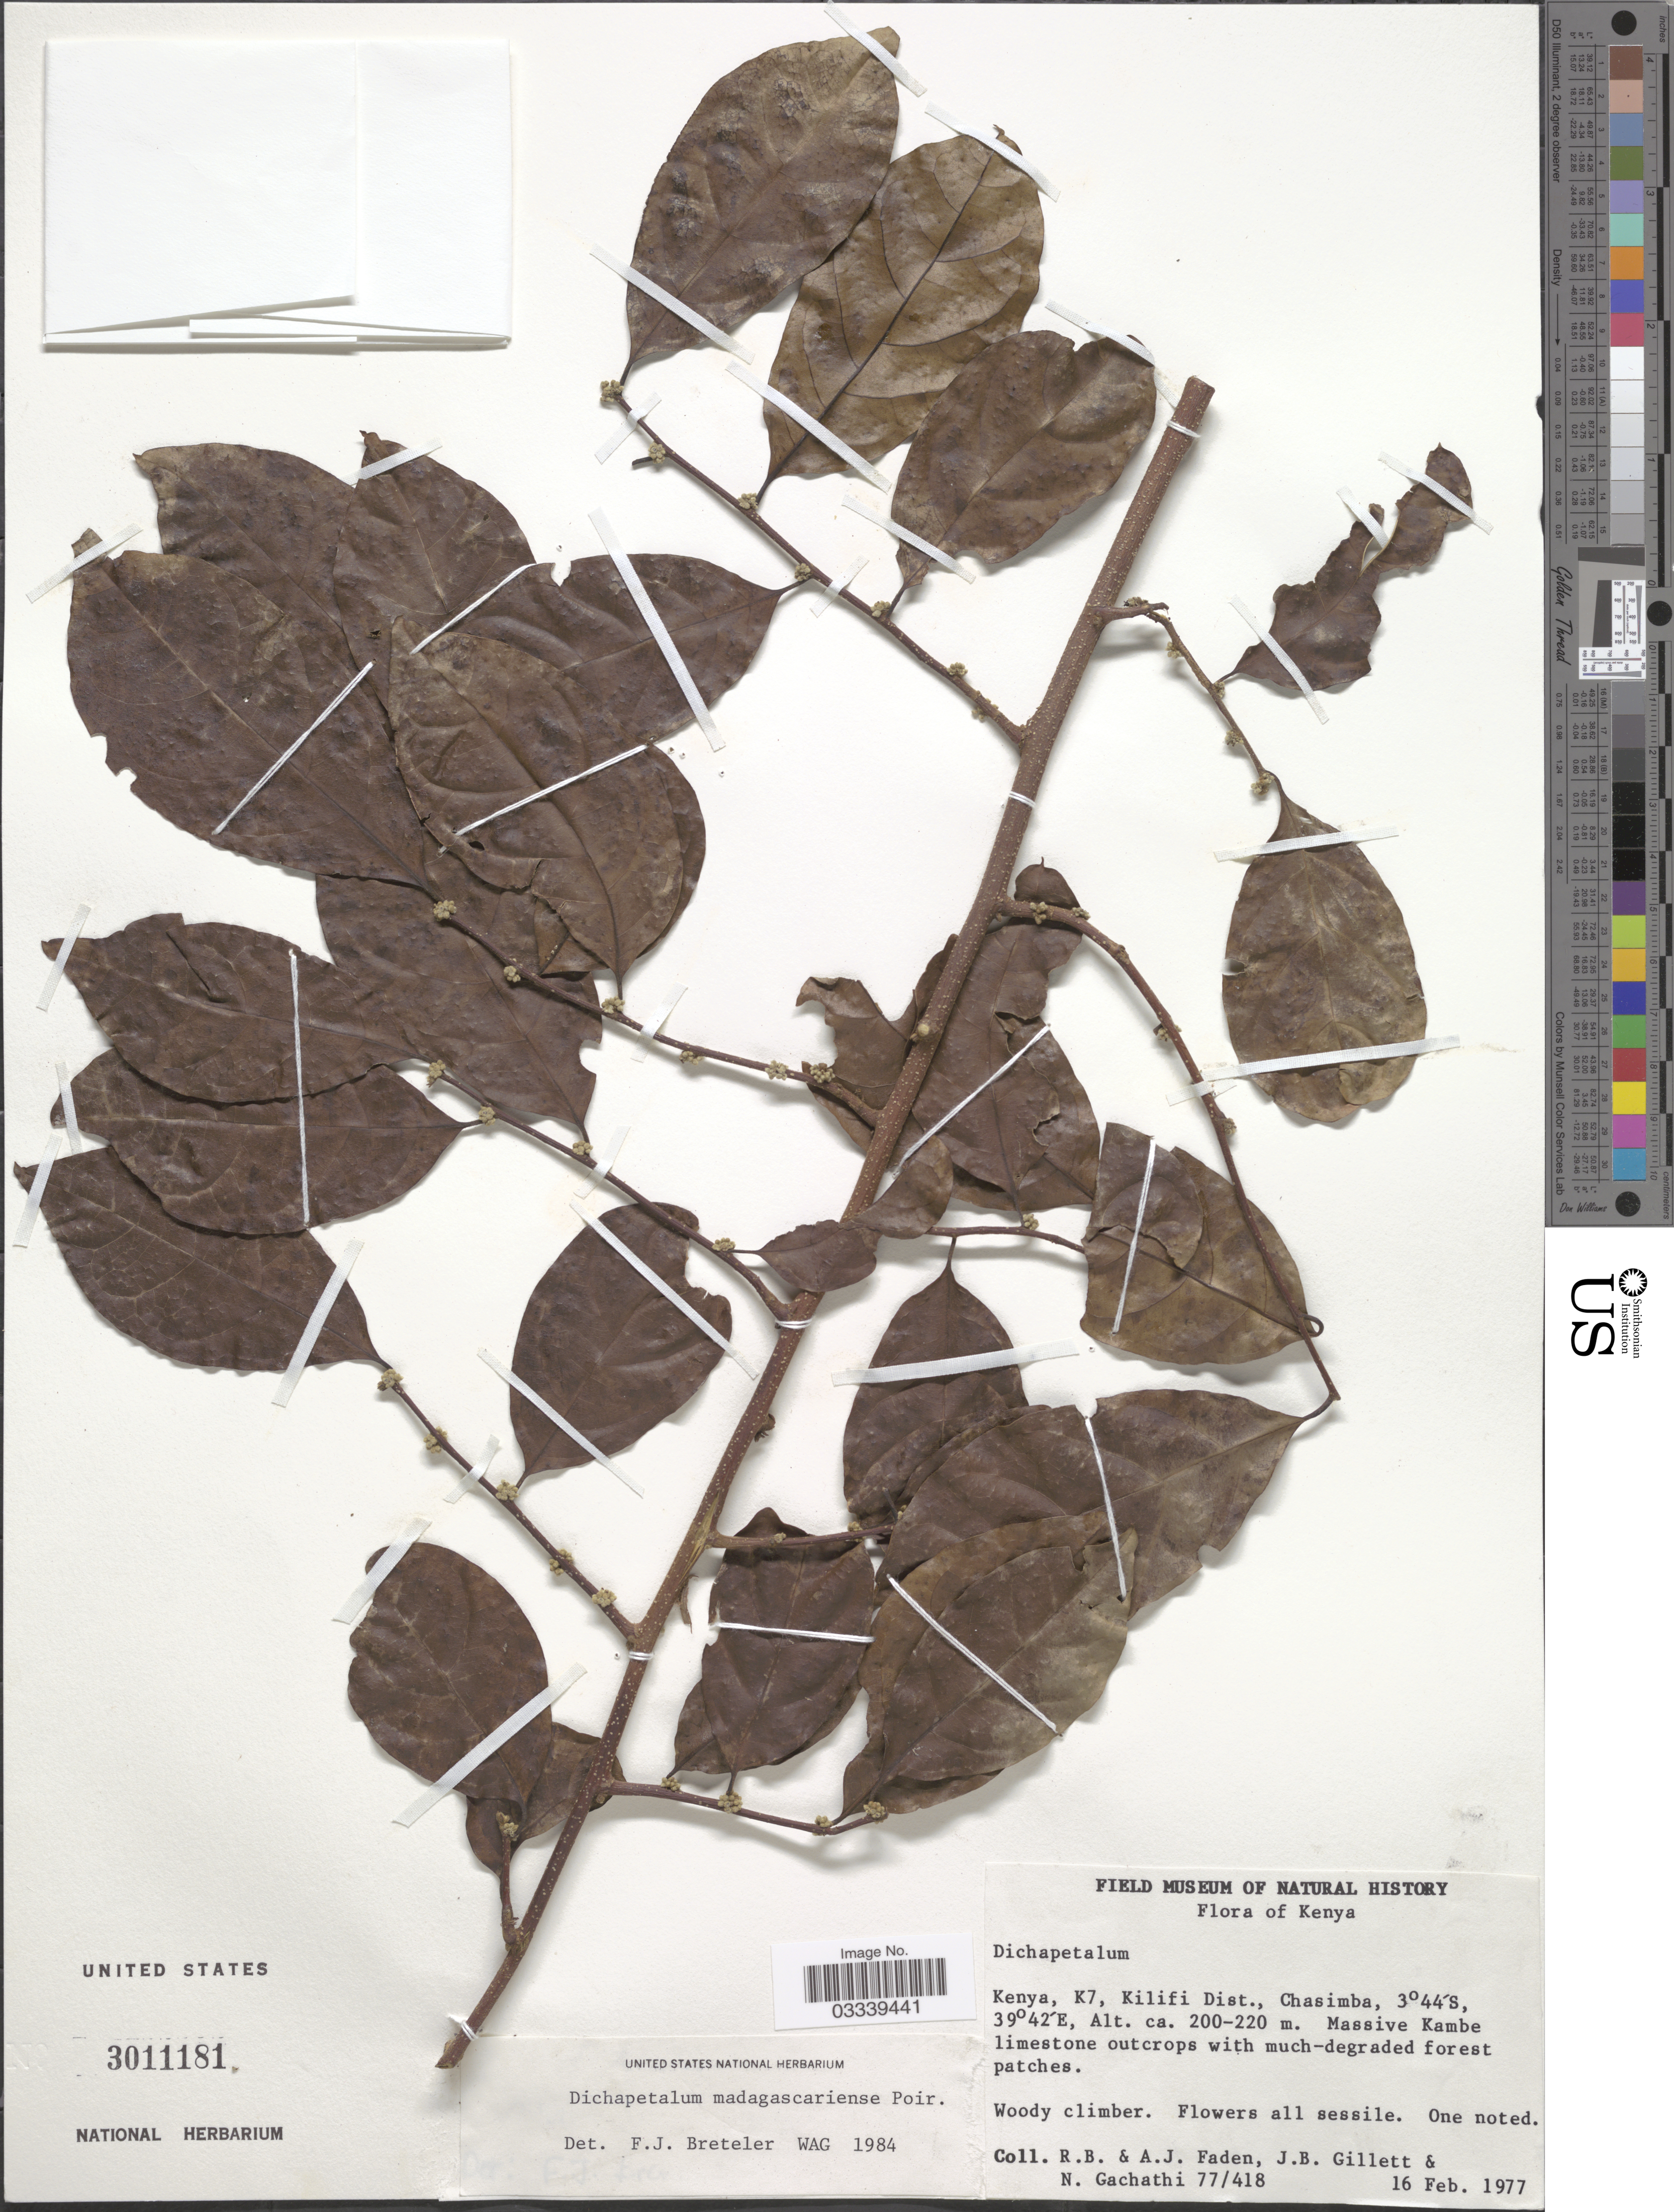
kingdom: Plantae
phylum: Tracheophyta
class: Magnoliopsida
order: Malpighiales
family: Dichapetalaceae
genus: Dichapetalum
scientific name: Dichapetalum madagascariense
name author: Poir.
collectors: R. B. Faden, A. J. Faden, J. B. Gillett & N. Gachathi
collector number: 77/418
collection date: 1977-02-16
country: Kenya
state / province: Kilifi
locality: Kilifi Dist., Chasimba. Massive Kambe limestone outcrops.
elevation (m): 200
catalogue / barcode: US 3011181